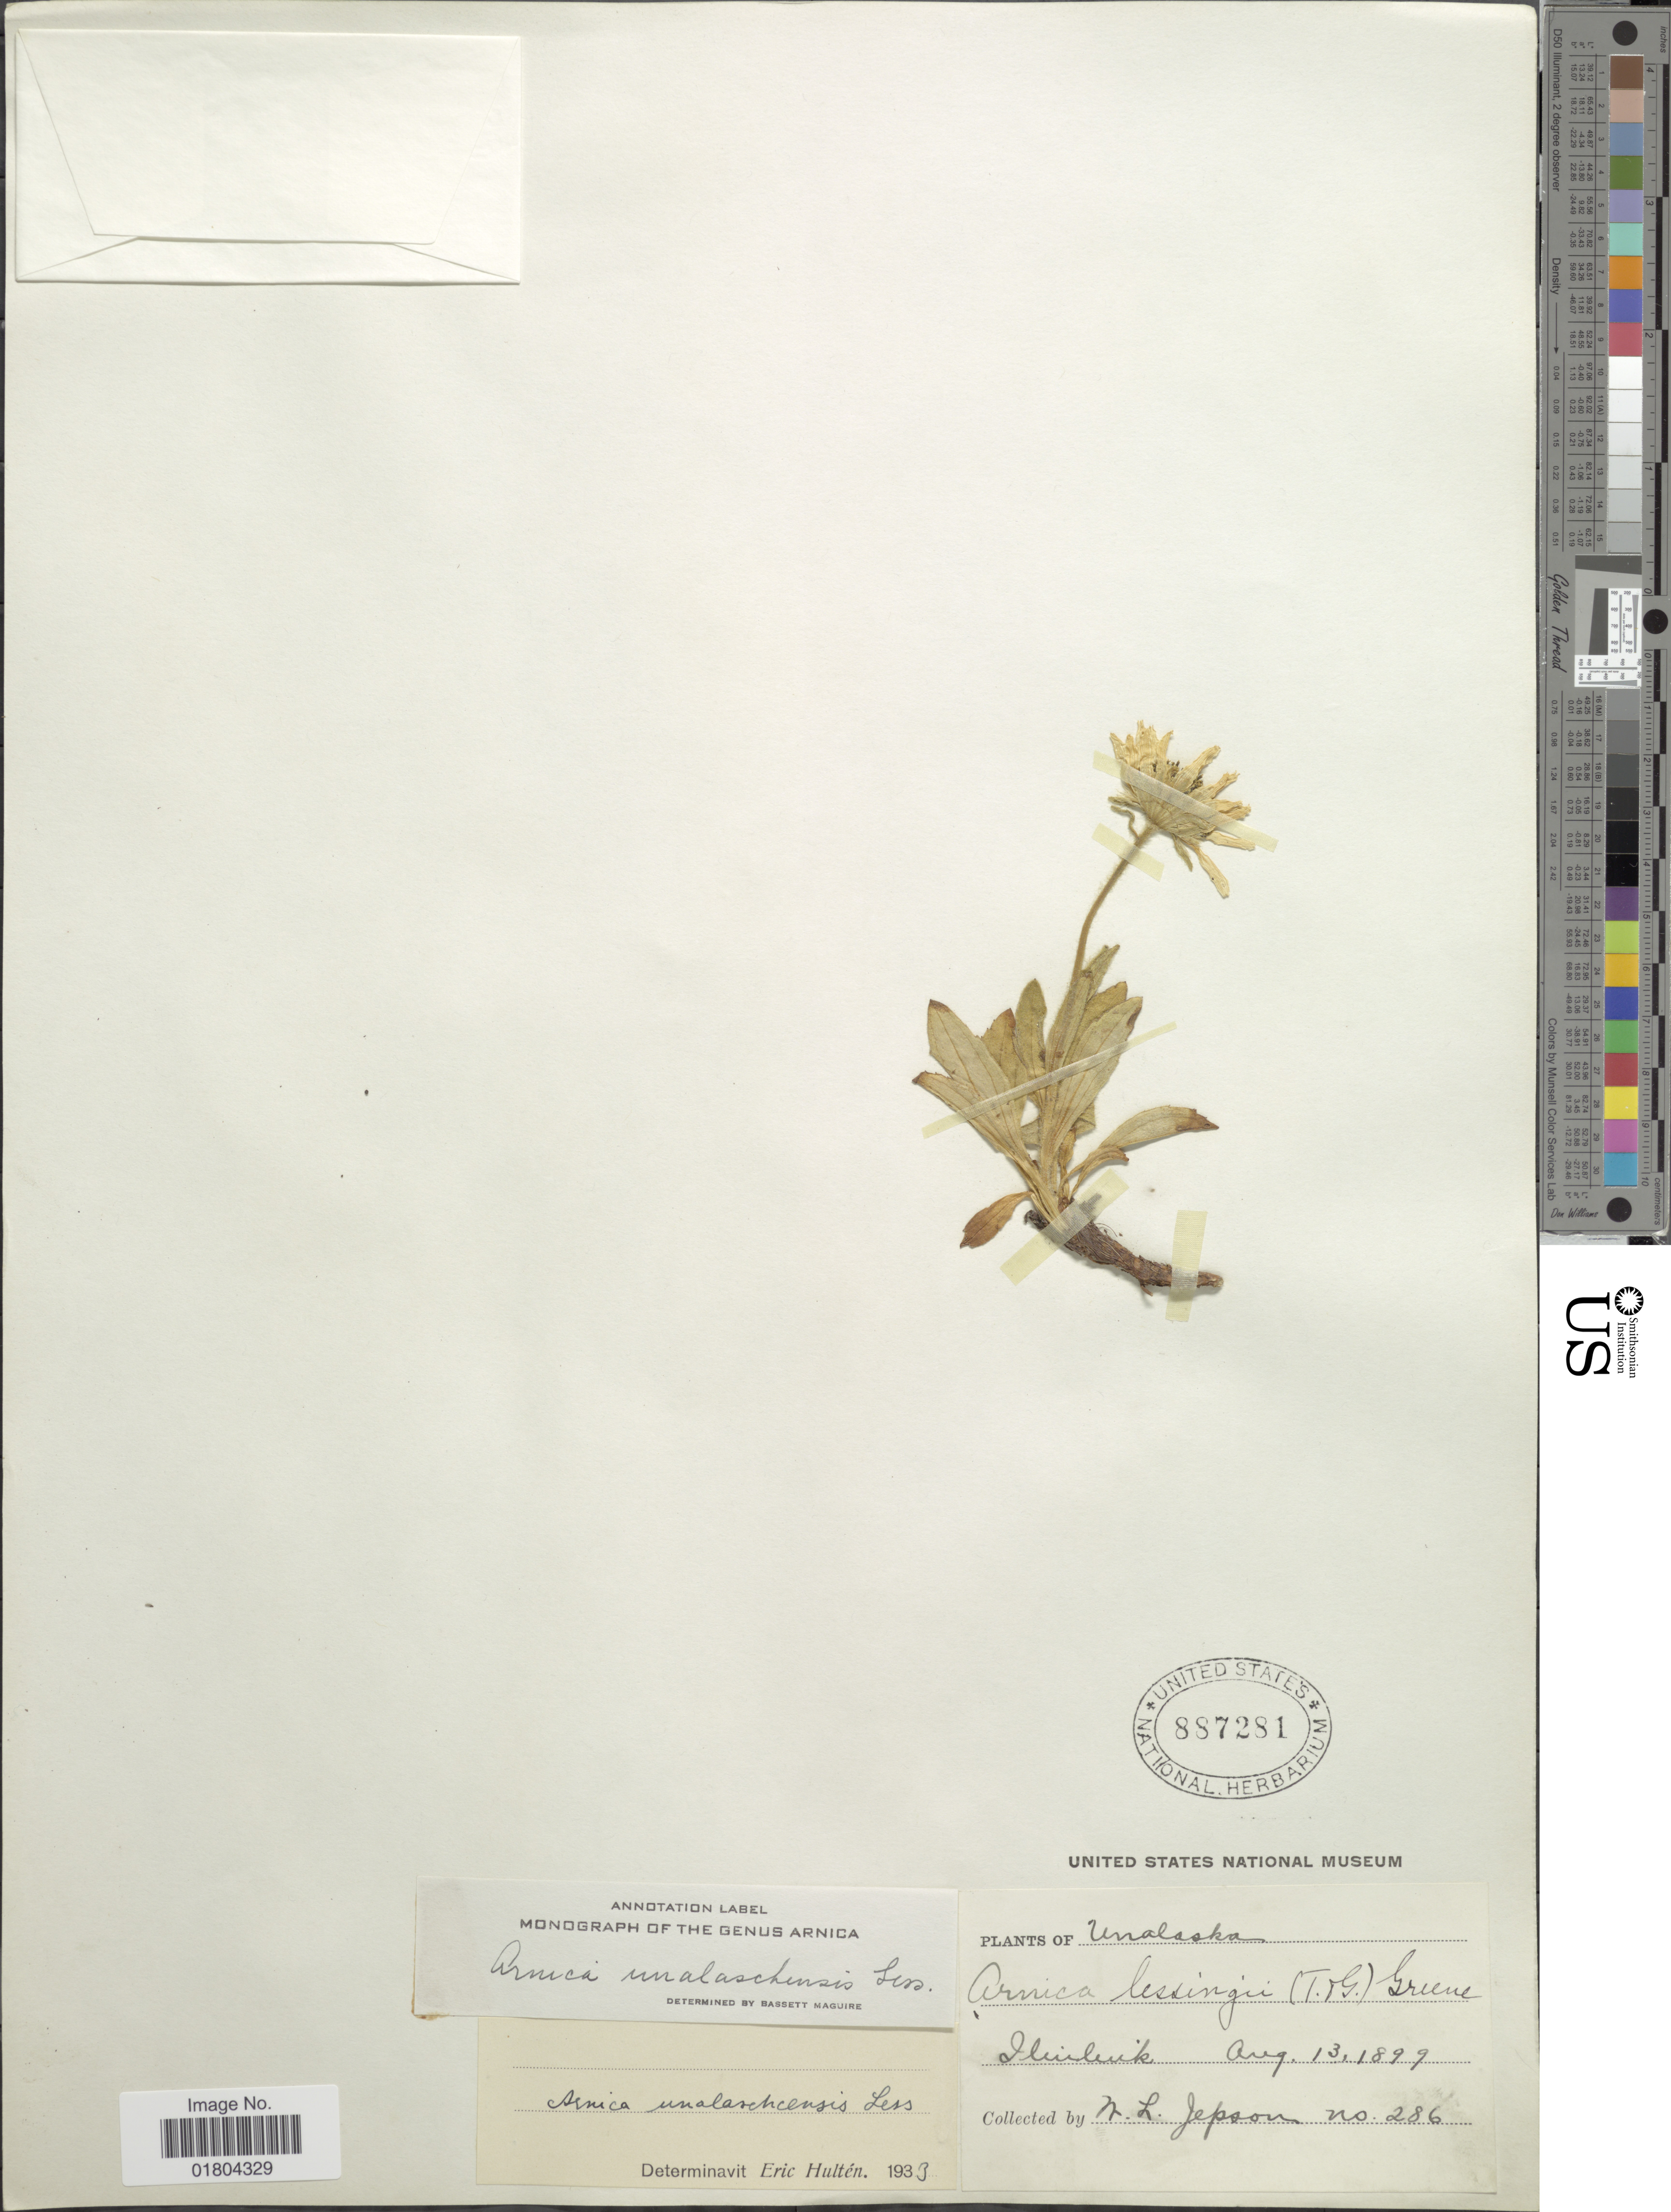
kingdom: Plantae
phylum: Tracheophyta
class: Magnoliopsida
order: Asterales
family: Asteraceae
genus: Arnica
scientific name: Arnica unalashcensis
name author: Less.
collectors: W. L. Jepson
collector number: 286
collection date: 1899-08-13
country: United States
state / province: Alaska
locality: Unalaska, Iliunuik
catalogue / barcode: US 887281